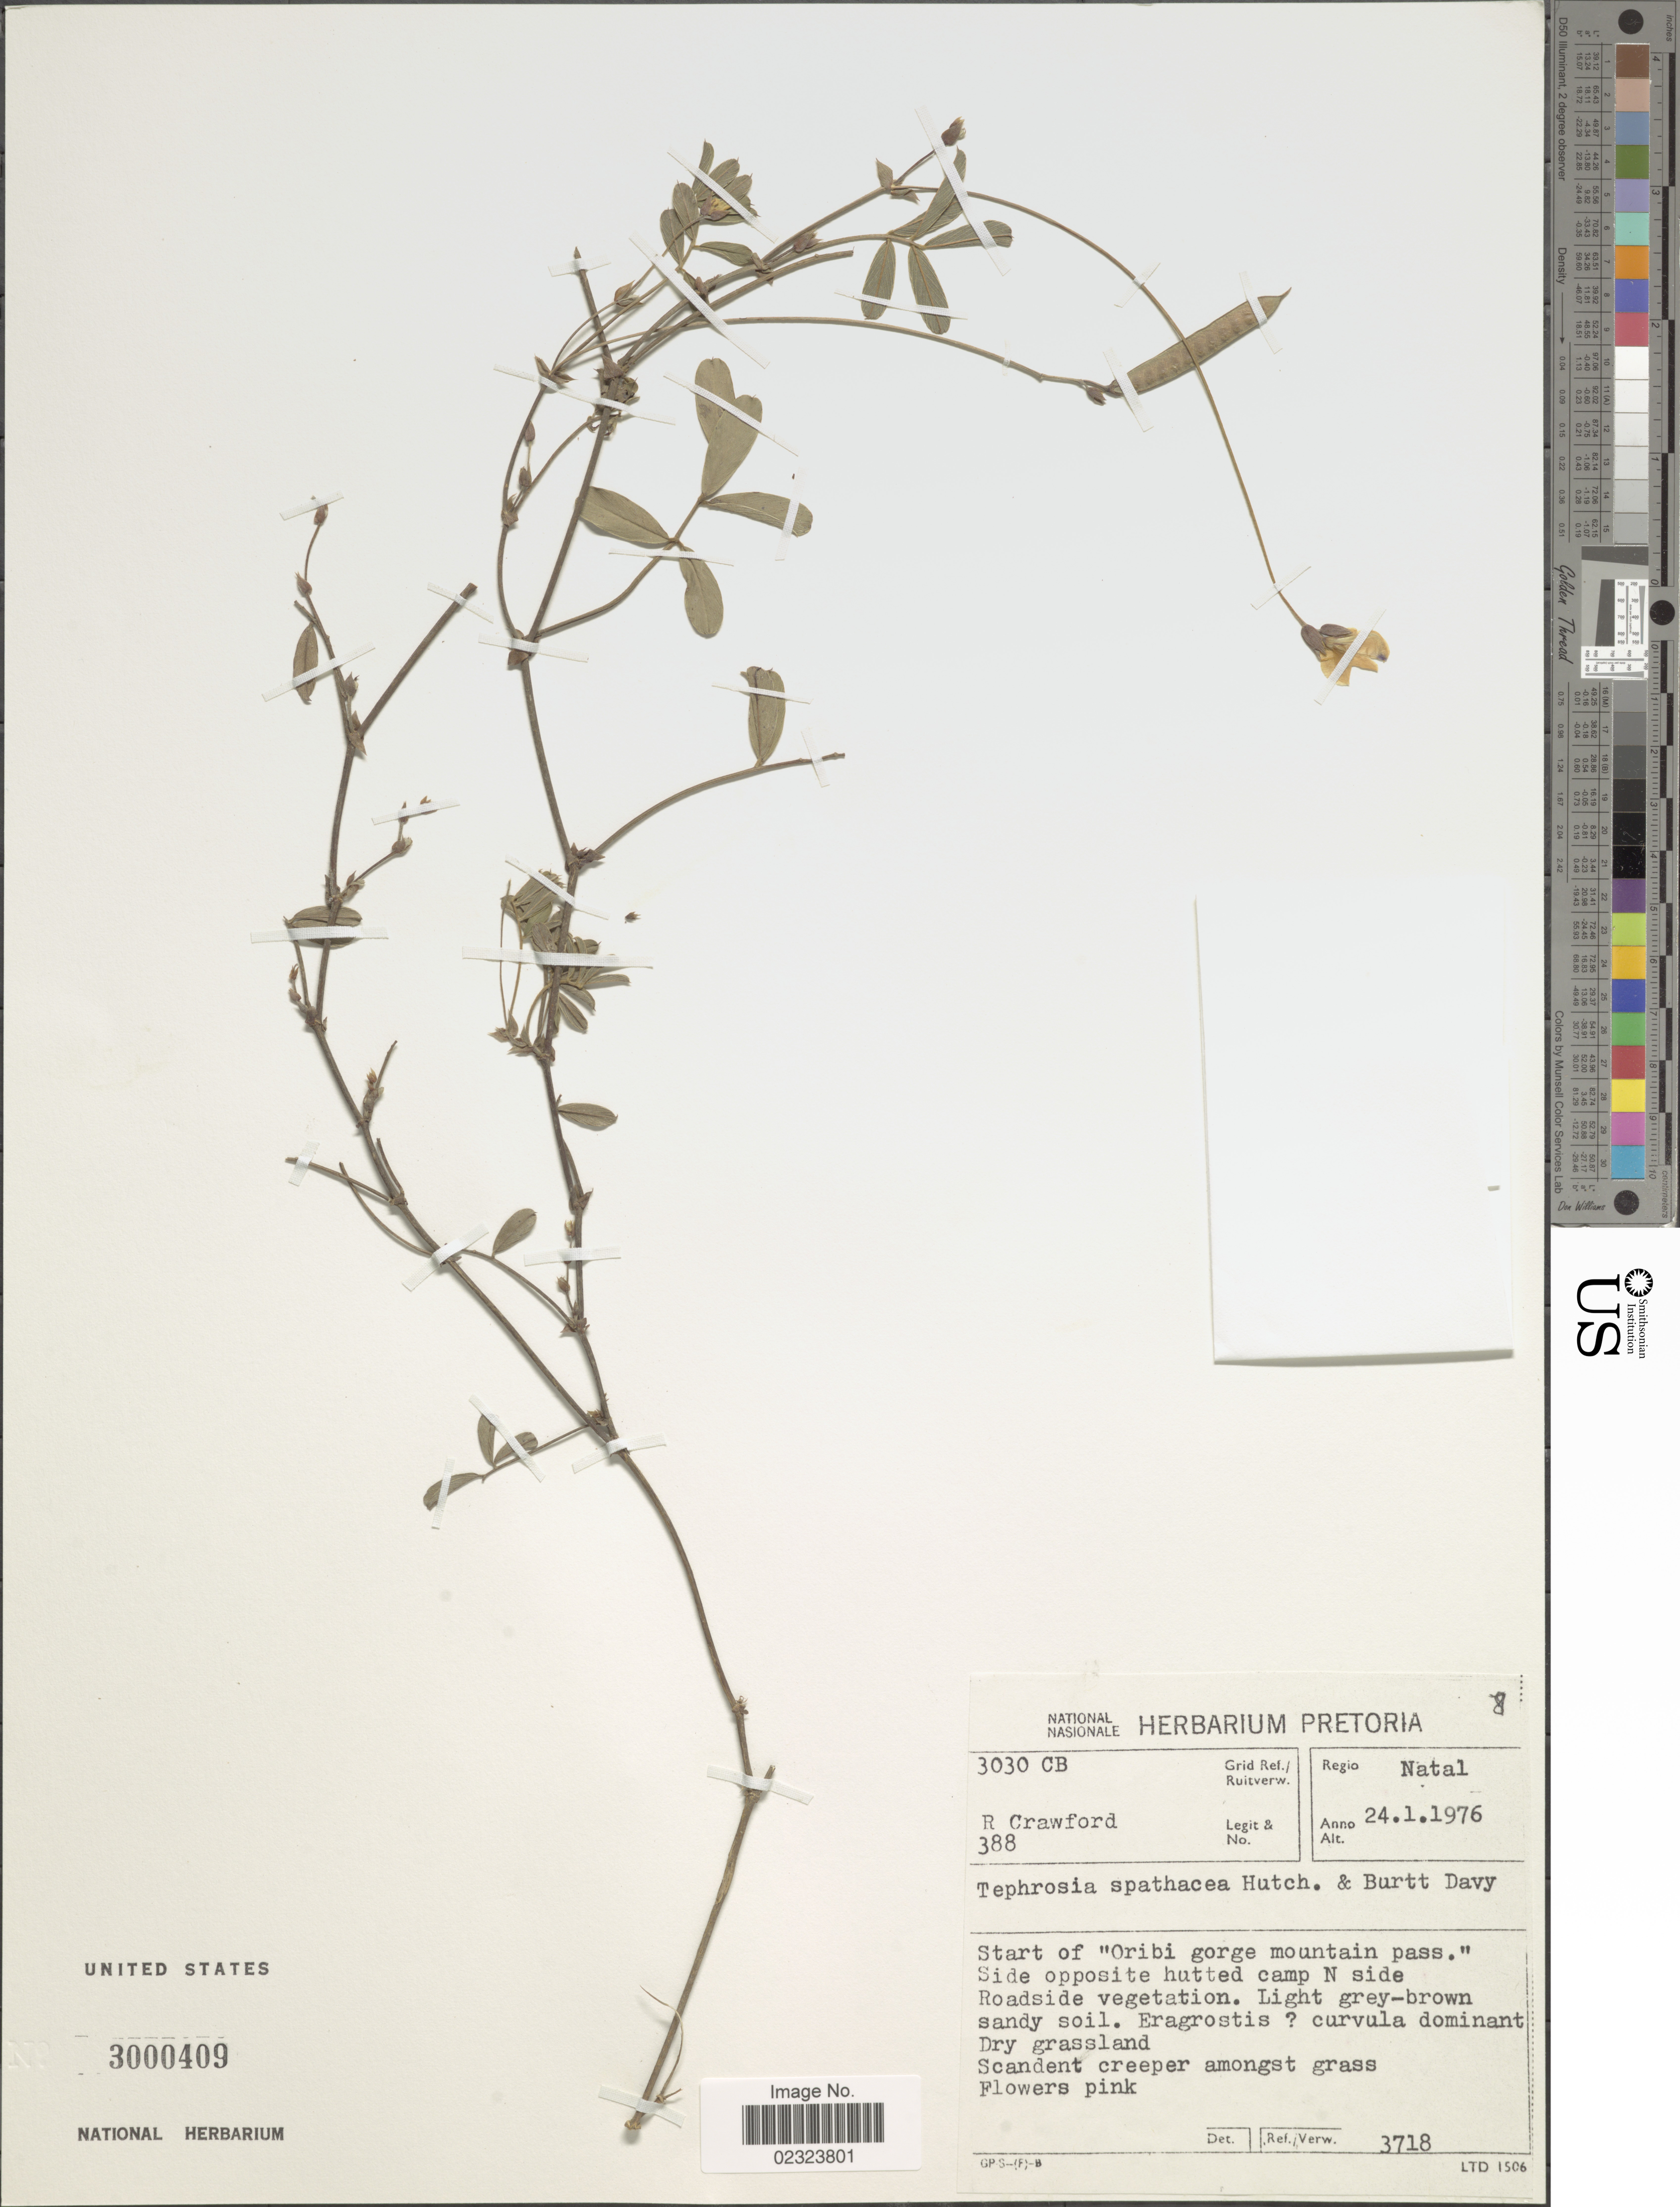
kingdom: Plantae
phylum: Tracheophyta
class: Magnoliopsida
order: Fabales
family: Fabaceae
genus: Tephrosia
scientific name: Tephrosia spathacea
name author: Hutch. & Burtt Davy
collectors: R. Crawford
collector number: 388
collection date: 1976-01-24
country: South Africa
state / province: KwaZulu-Natal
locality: Regio Natal, Start of "Oribi gorge mountain pass.", side opposite hutted camp N side Roadside vegetation.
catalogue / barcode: US 3000409